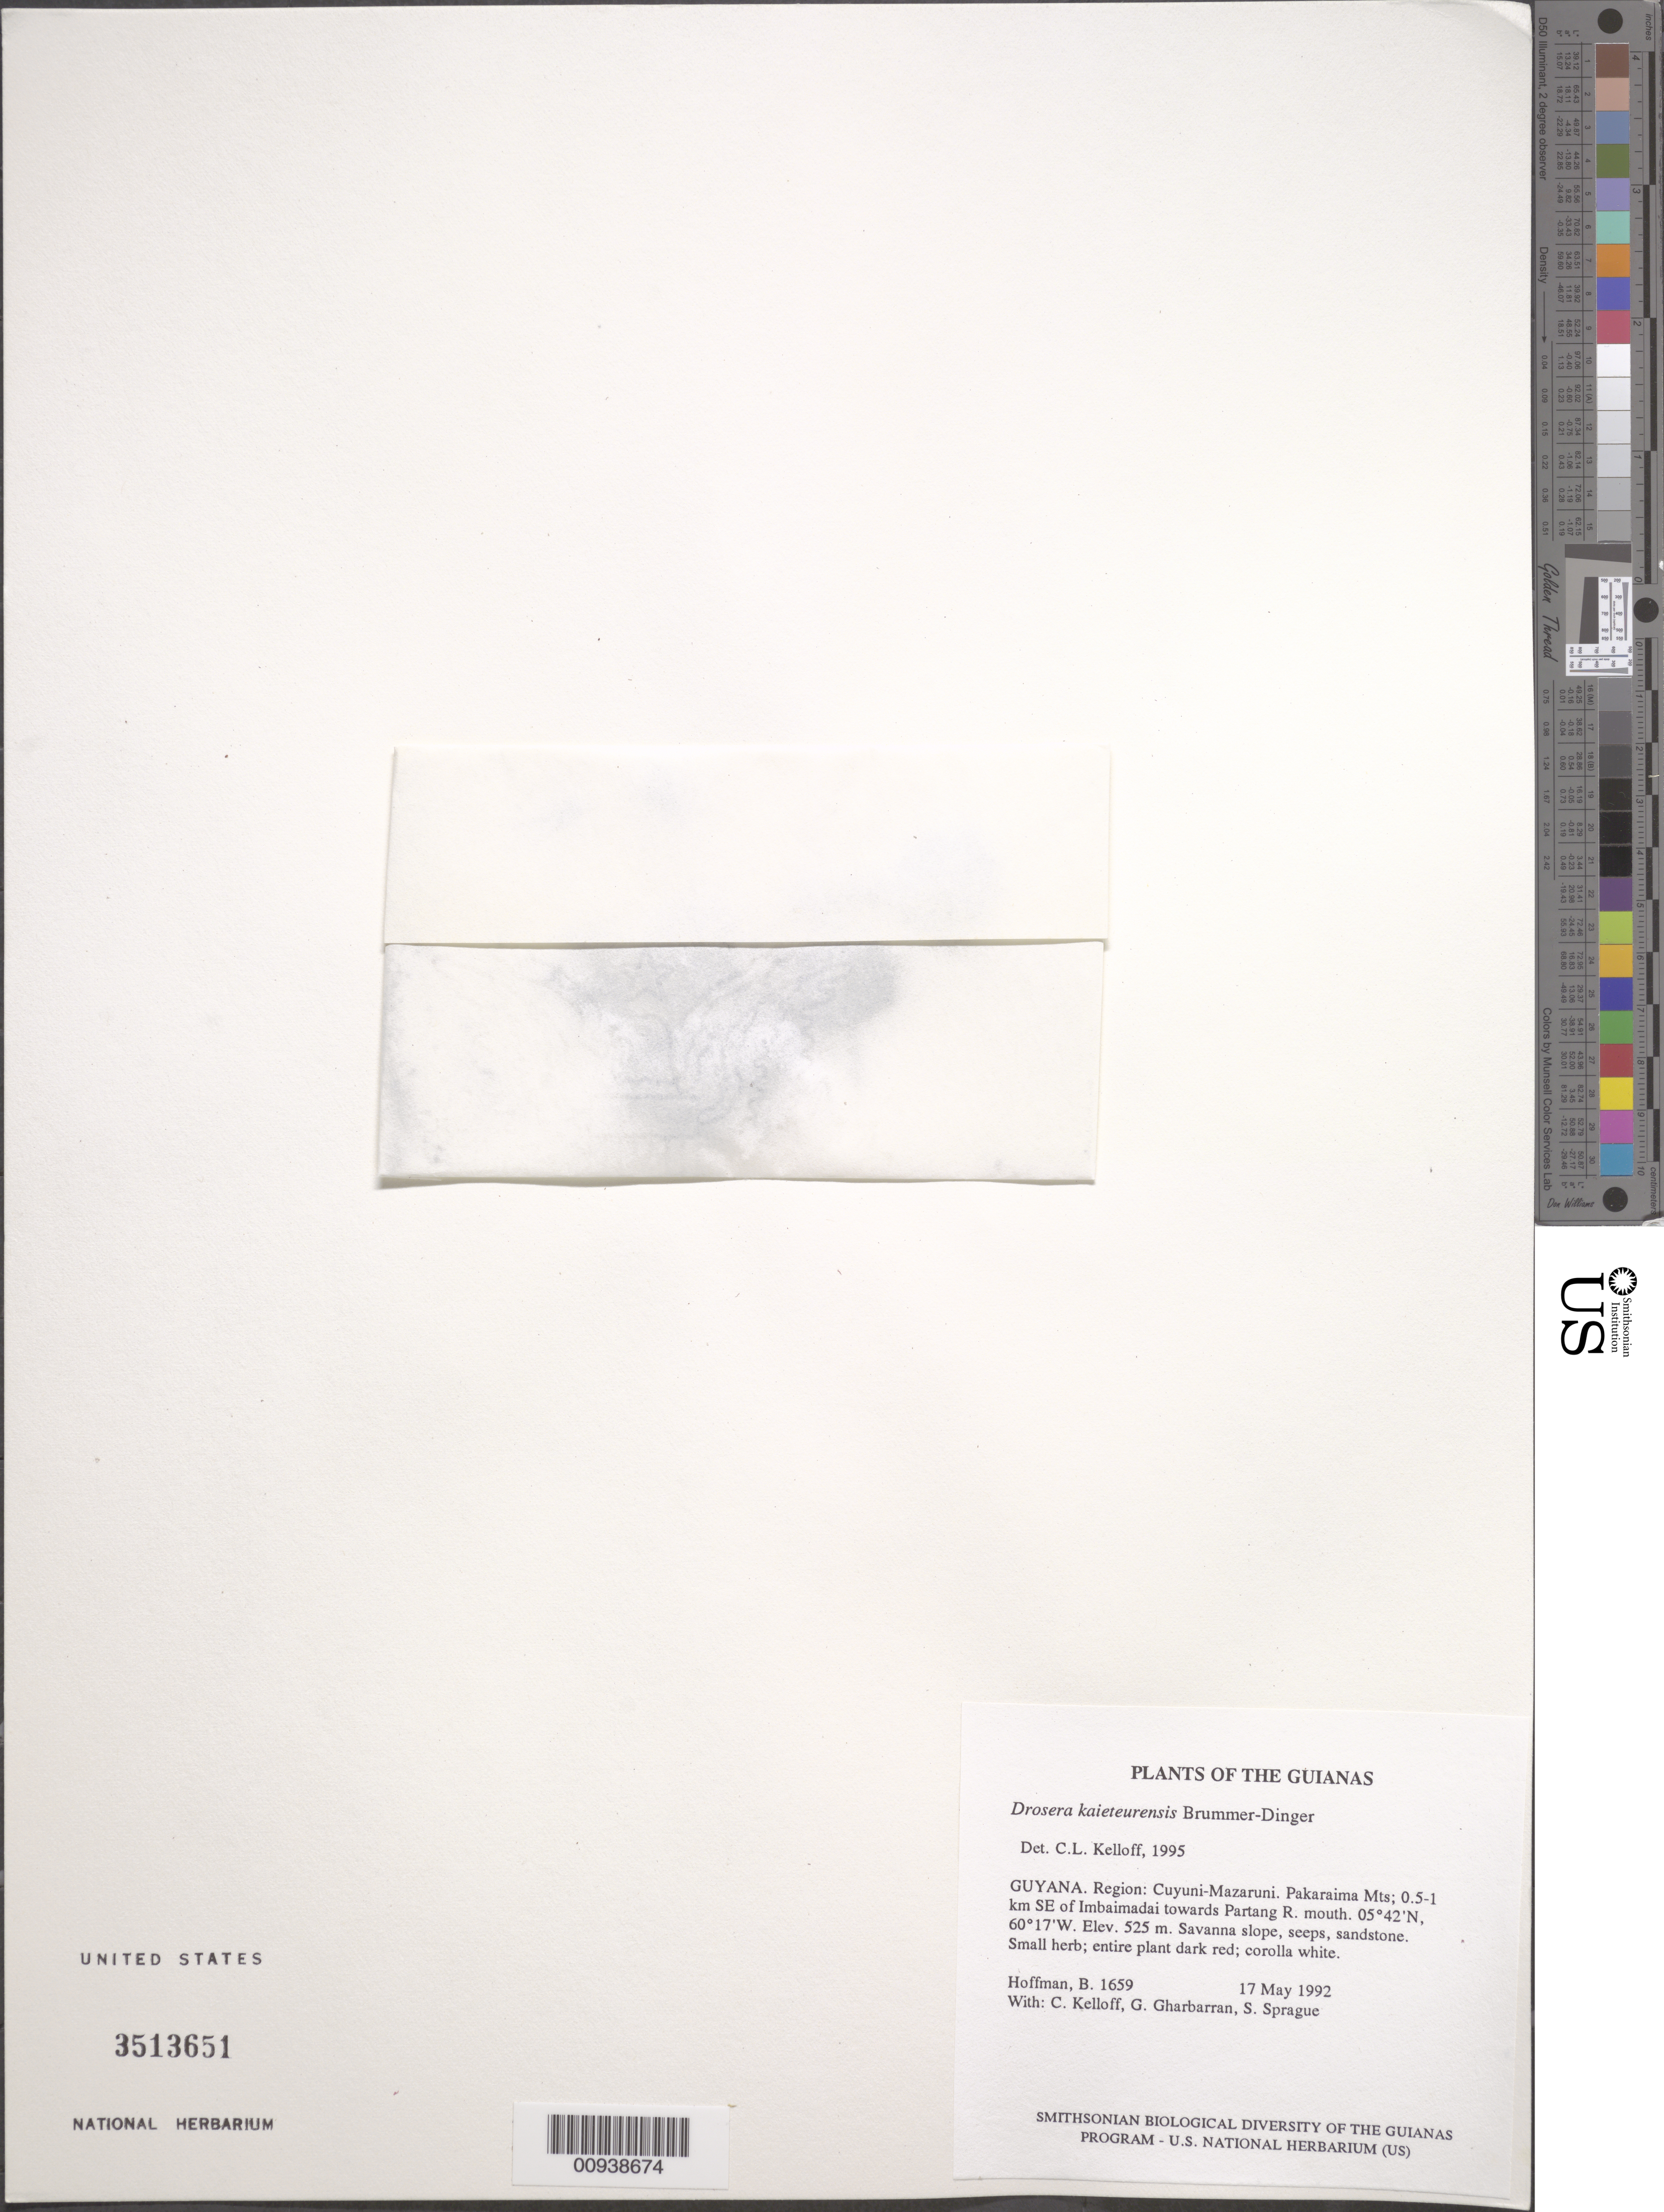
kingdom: Plantae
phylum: Tracheophyta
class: Magnoliopsida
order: Caryophyllales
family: Droseraceae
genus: Drosera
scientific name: Drosera kaieteurensis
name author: Brumm.-Ding.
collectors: B. Hoffman, C. L. Kelloff, G. Gharbarran & S. Sprague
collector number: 1659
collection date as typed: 17 May 1992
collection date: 1992-05-17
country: Guyana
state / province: Cuyuni-Mazaruni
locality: Pakaraima Mts; 0.5-1 km SE of Imbaimadai towards Partang River mouth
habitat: Savanna slope, seeps, sandstone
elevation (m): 525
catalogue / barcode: US 3513651